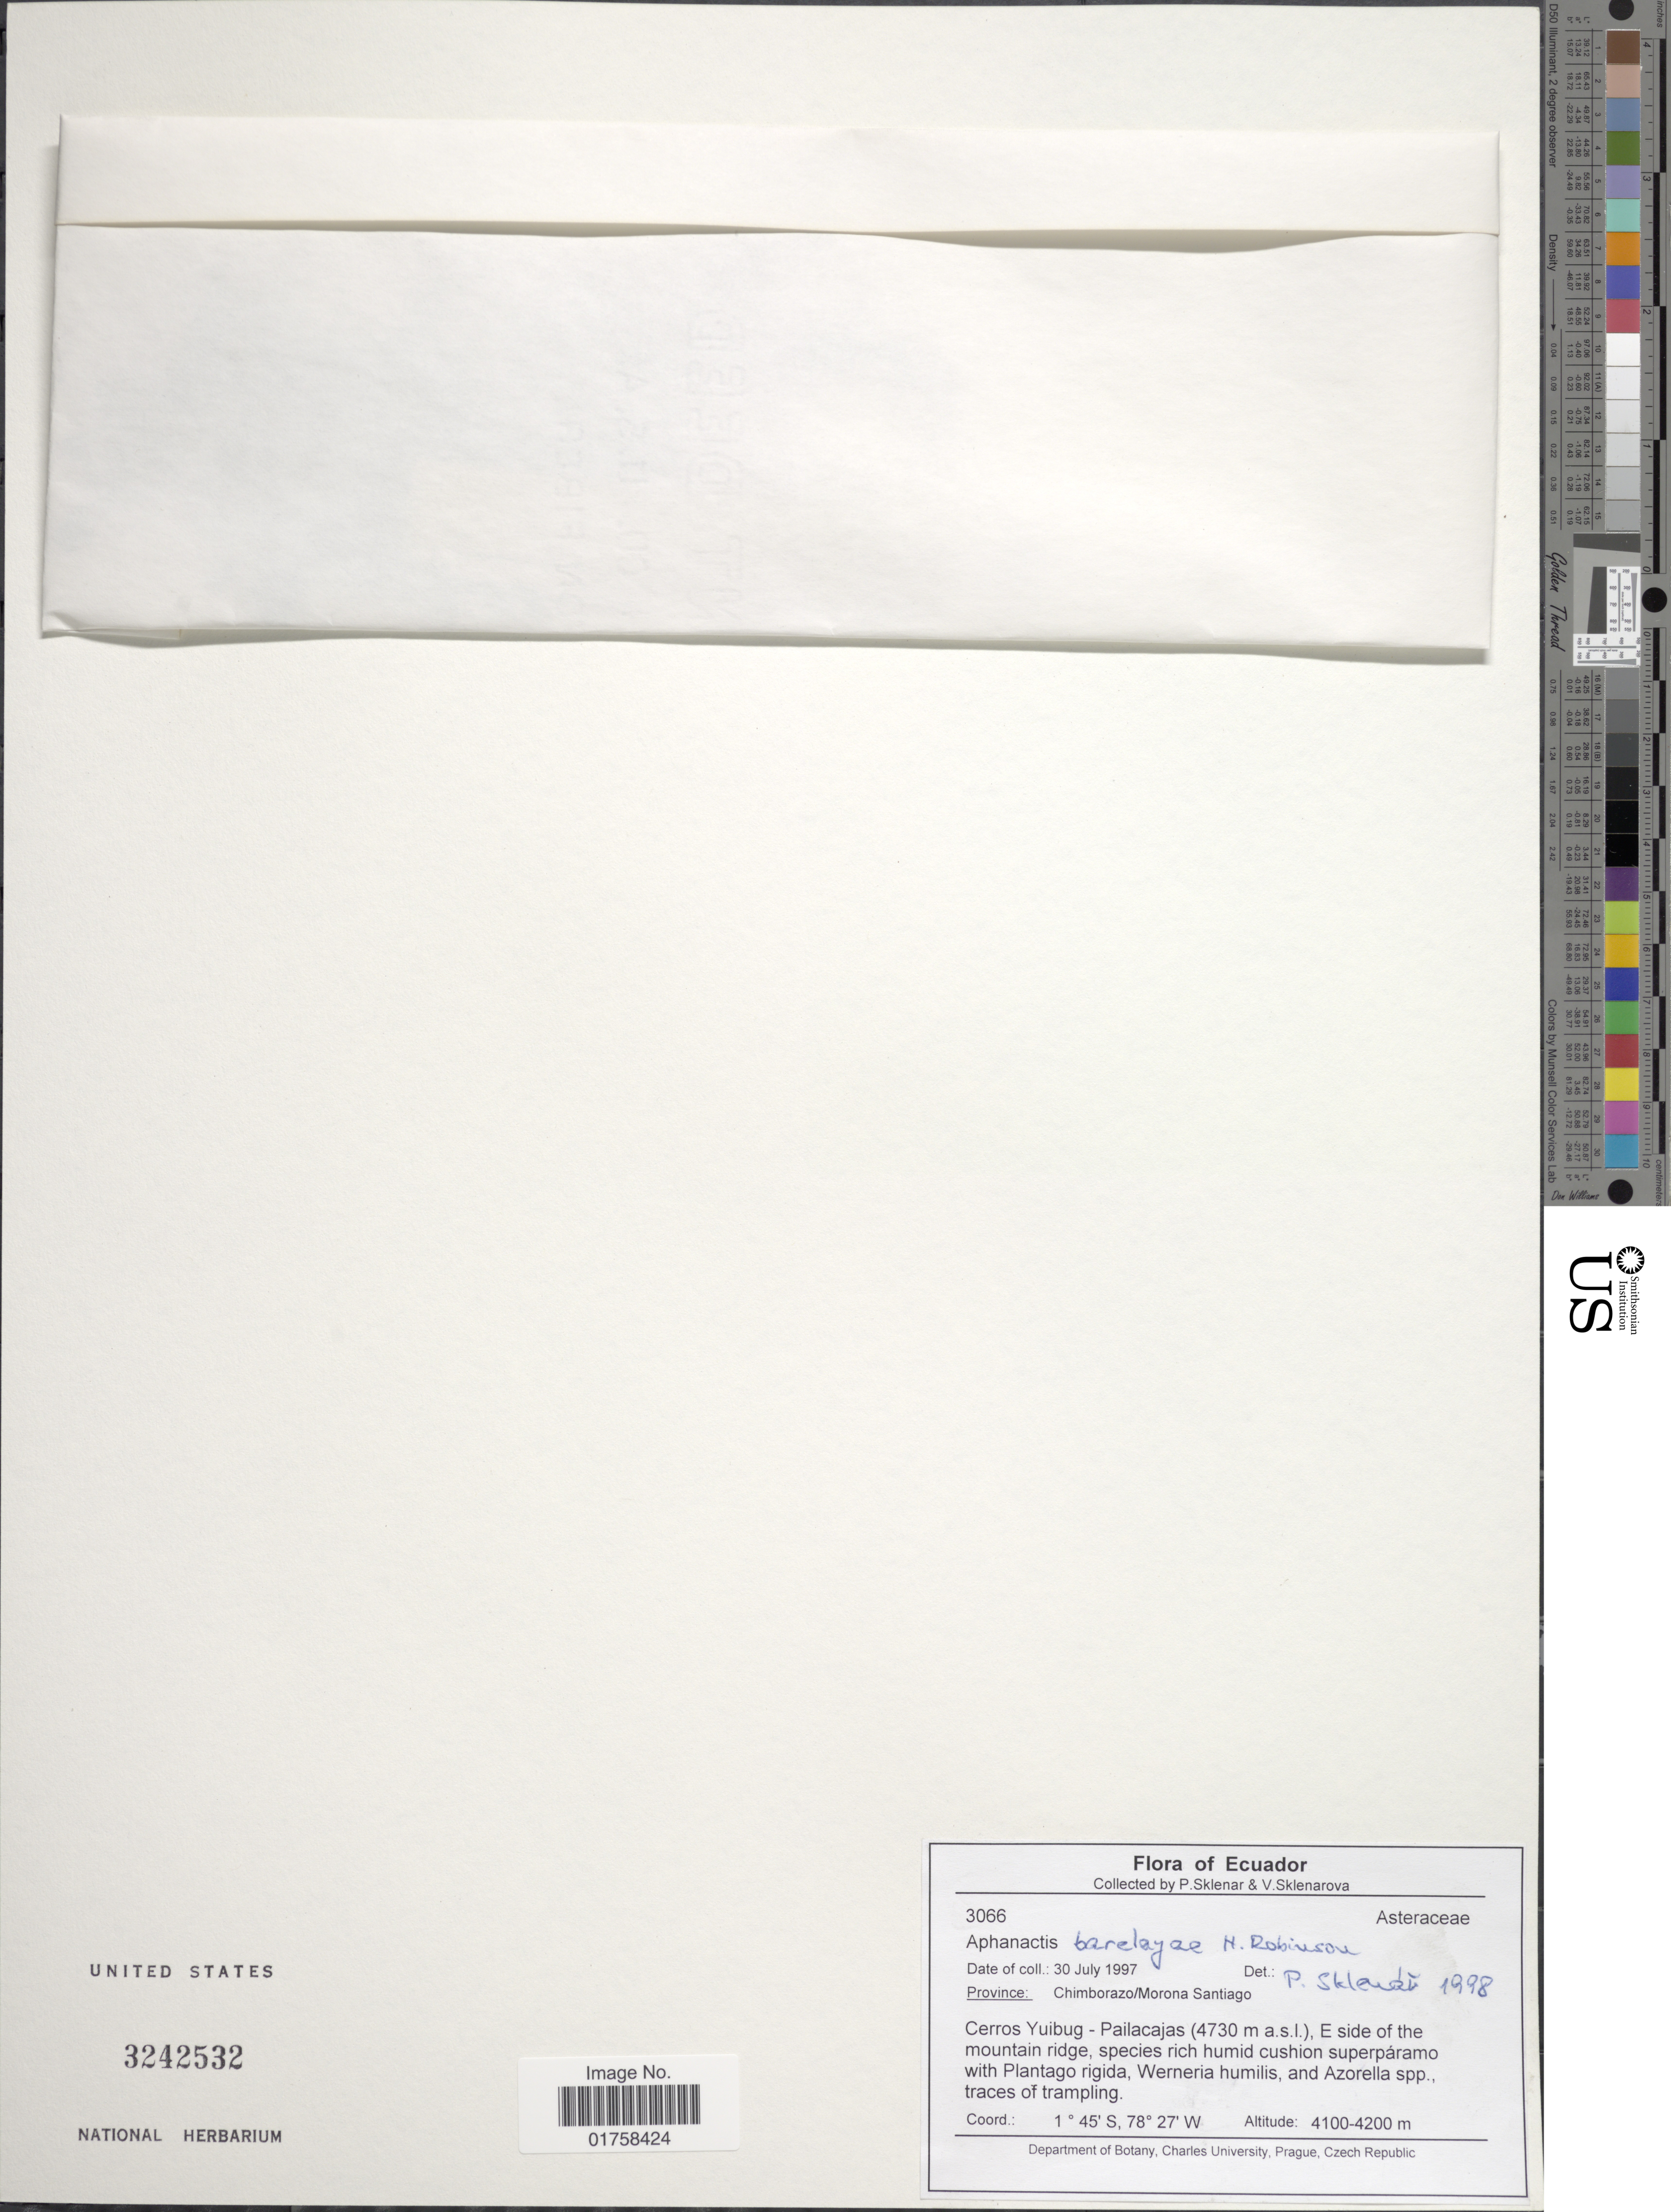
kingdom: Plantae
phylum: Tracheophyta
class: Magnoliopsida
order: Asterales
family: Asteraceae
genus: Aphanactis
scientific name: Aphanactis barclayae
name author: H. Rob.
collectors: P. Sklenár & V. Sklenárová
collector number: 3066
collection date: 1997-07-30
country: Ecuador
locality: Ecuador. Province: Chimborazo/Morona Santiago. Cerros Yuibug-Pailacajas. E side of the mountain ridge, species rich humid cushion superparamo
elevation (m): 4100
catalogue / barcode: US 3242532